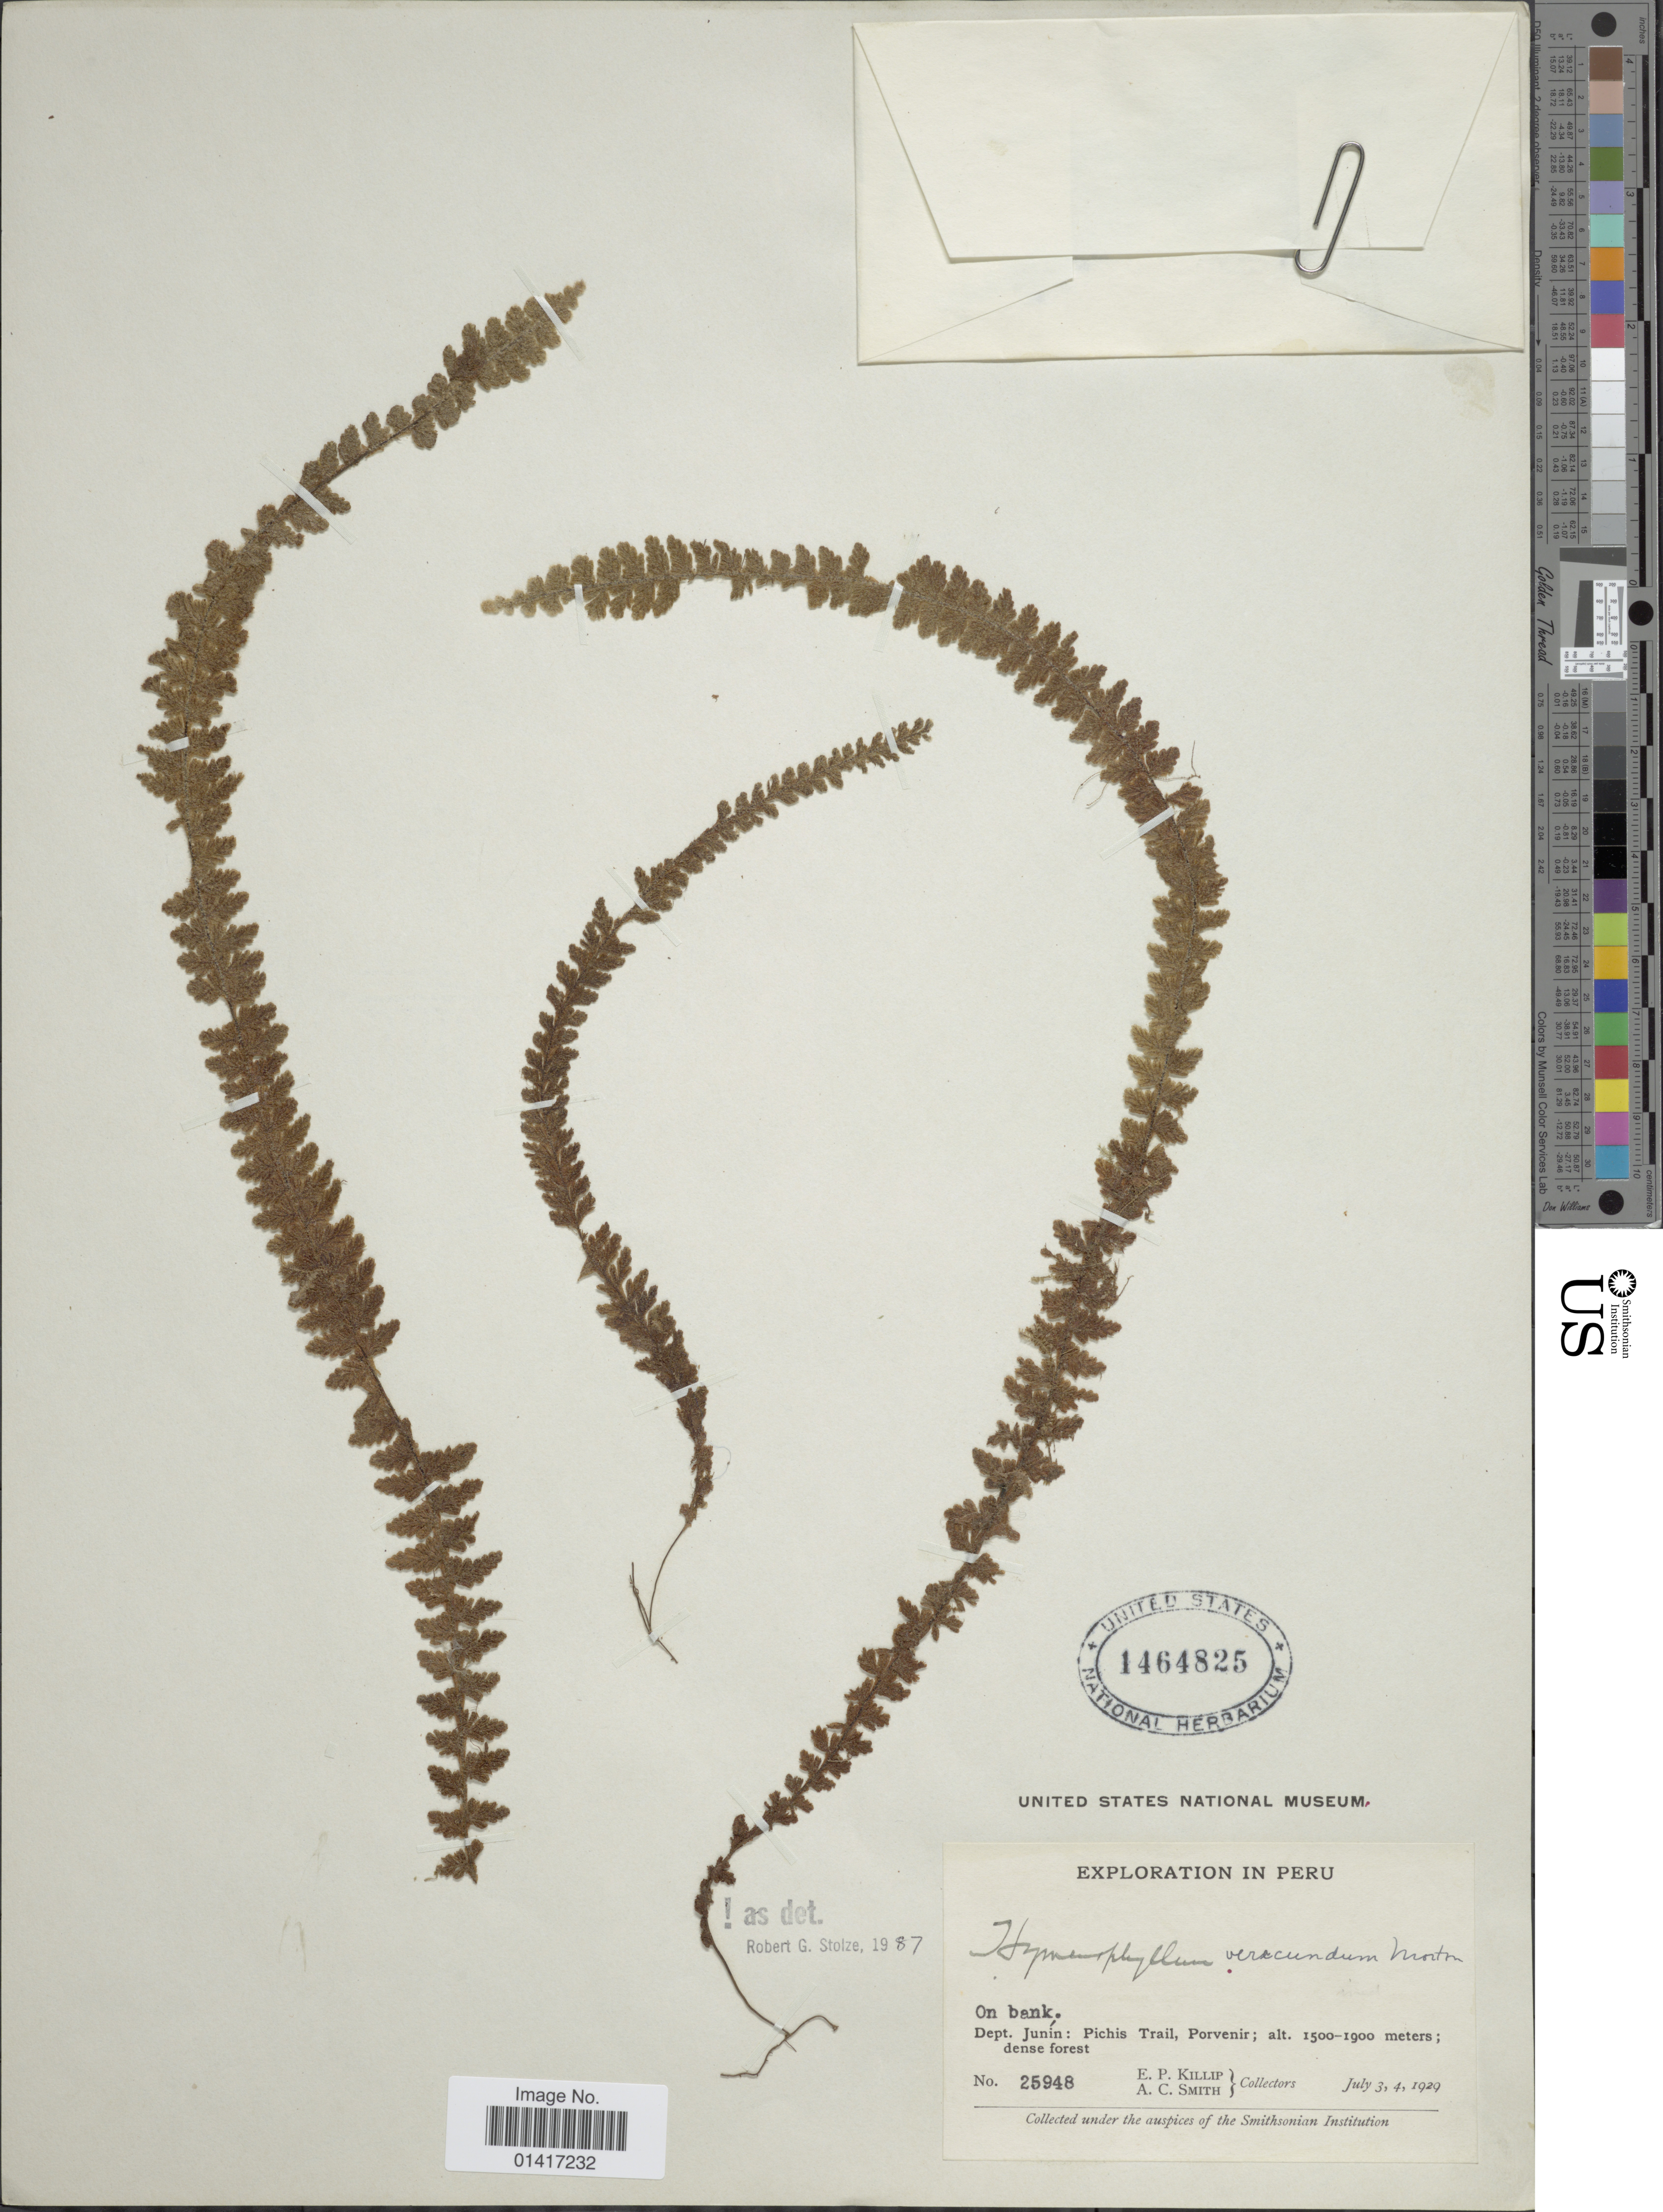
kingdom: Plantae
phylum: Tracheophyta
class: Polypodiopsida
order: Hymenophyllales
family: Hymenophyllaceae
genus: Hymenophyllum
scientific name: Hymenophyllum verecundum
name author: C.V. Morton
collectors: E. P. Killip & A. C. Smith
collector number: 25948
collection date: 1929-07-03/1929-07-04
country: Peru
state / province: Junín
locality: Pichis Trail, Provenir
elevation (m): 1500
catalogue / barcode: US 1464825